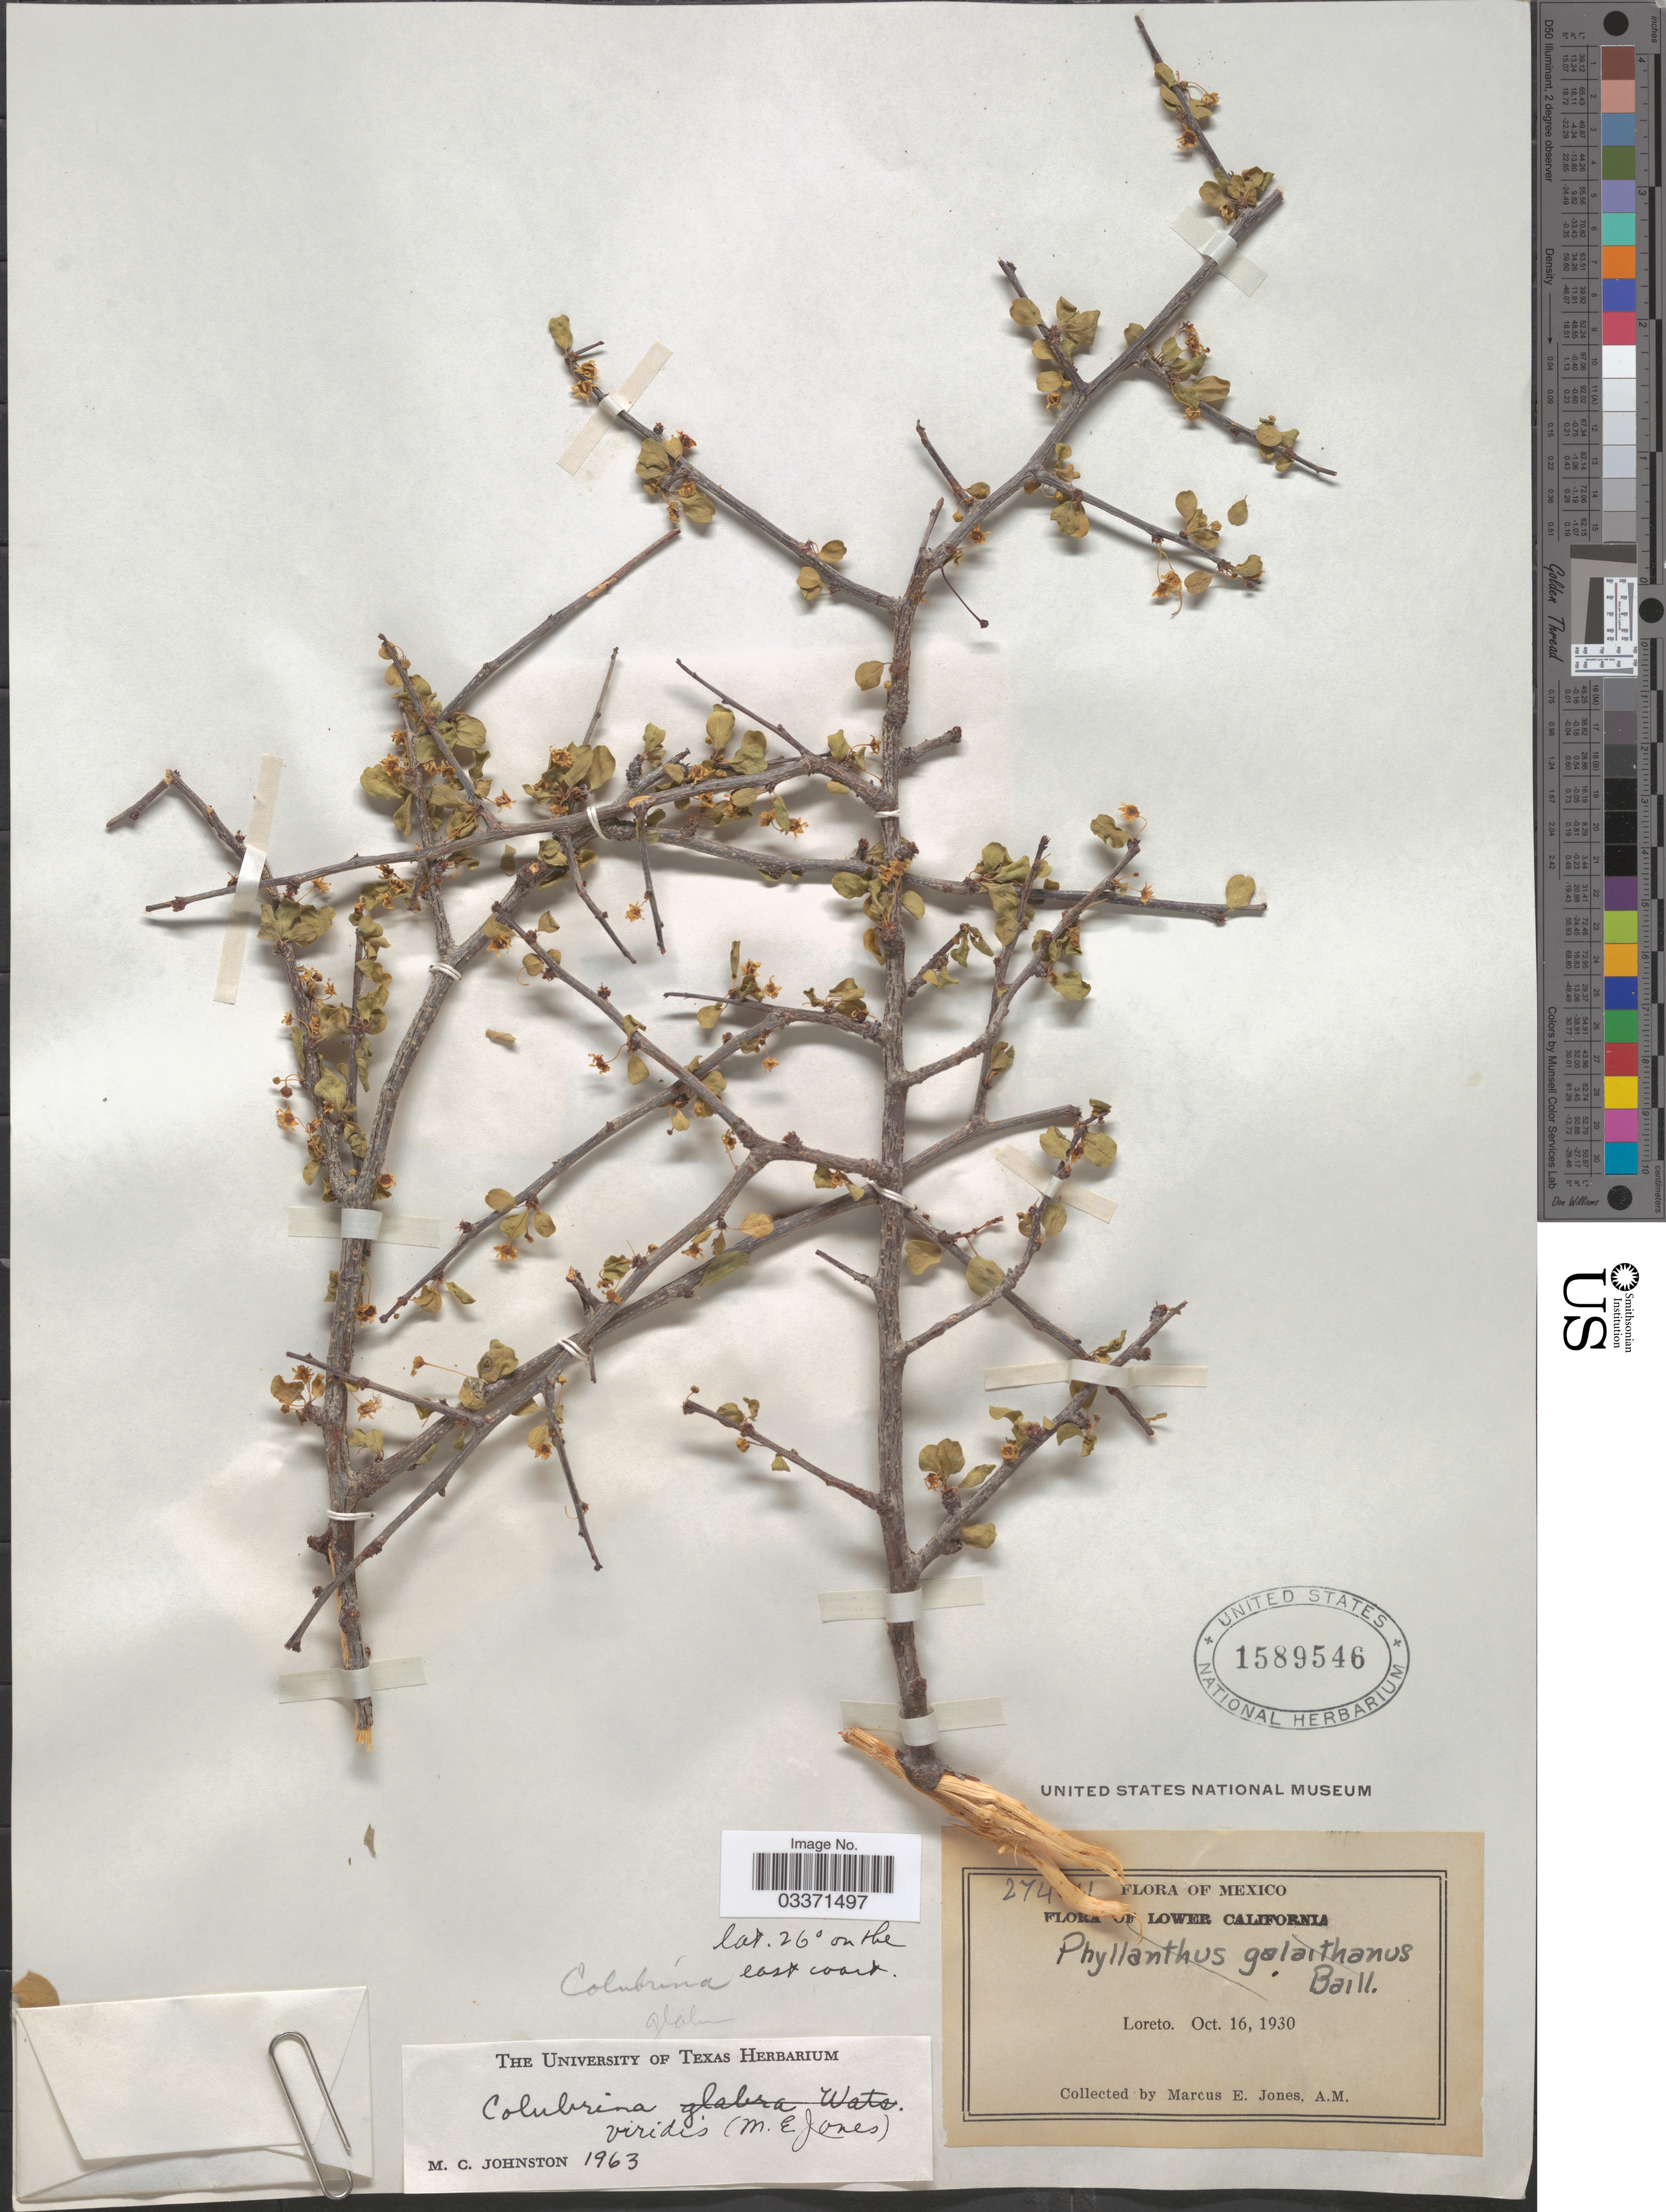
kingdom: Plantae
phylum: Tracheophyta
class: Magnoliopsida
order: Rosales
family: Rhamnaceae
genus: Colubrina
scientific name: Colubrina viridis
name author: (M.E. Jones) M.C. Johnst.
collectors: M. E. Jones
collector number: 274!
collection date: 1930-10-16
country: Mexico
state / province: Baja California Norte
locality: Lower California. Loreto.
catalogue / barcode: US 1589546